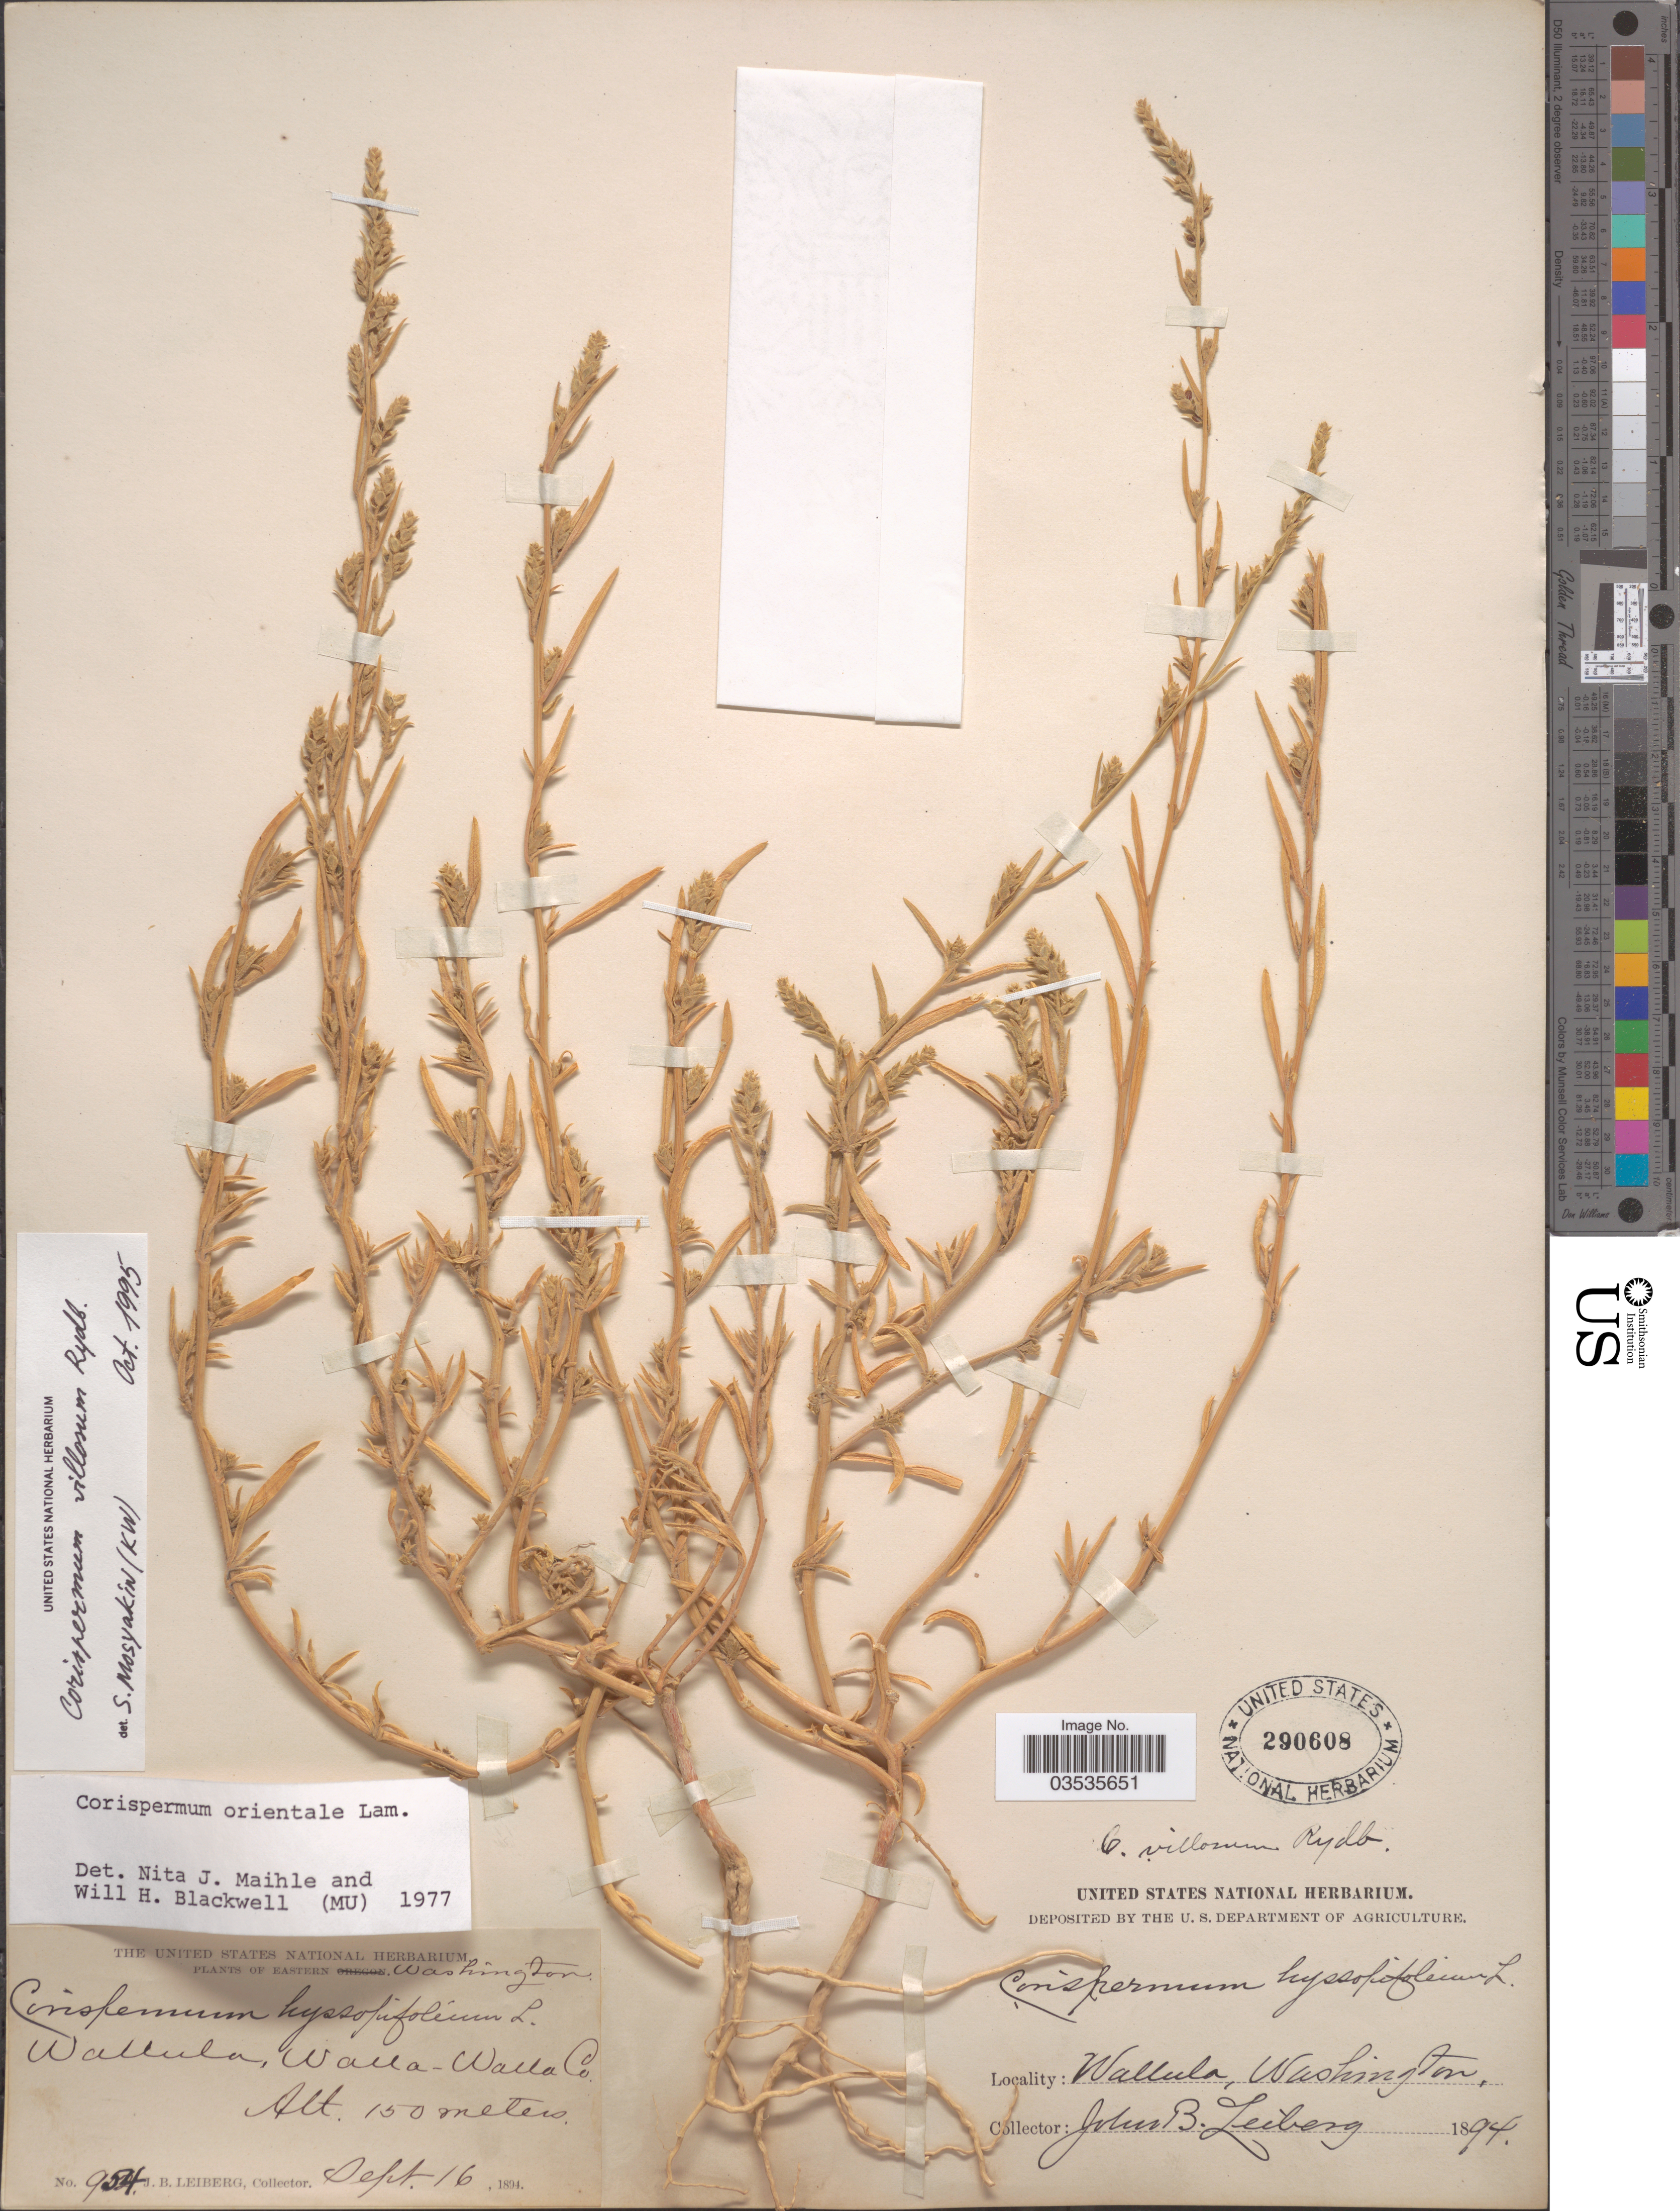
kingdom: Plantae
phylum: Tracheophyta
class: Magnoliopsida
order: Caryophyllales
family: Amaranthaceae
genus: Corispermum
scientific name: Corispermum villosum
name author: Rydb.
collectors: J. B. Leiberg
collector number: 954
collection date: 1894-09-16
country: United States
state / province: Washington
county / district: Walla Walla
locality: Eastern Washington. Wallula, Walla-Walla Co.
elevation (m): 150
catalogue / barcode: US 290608